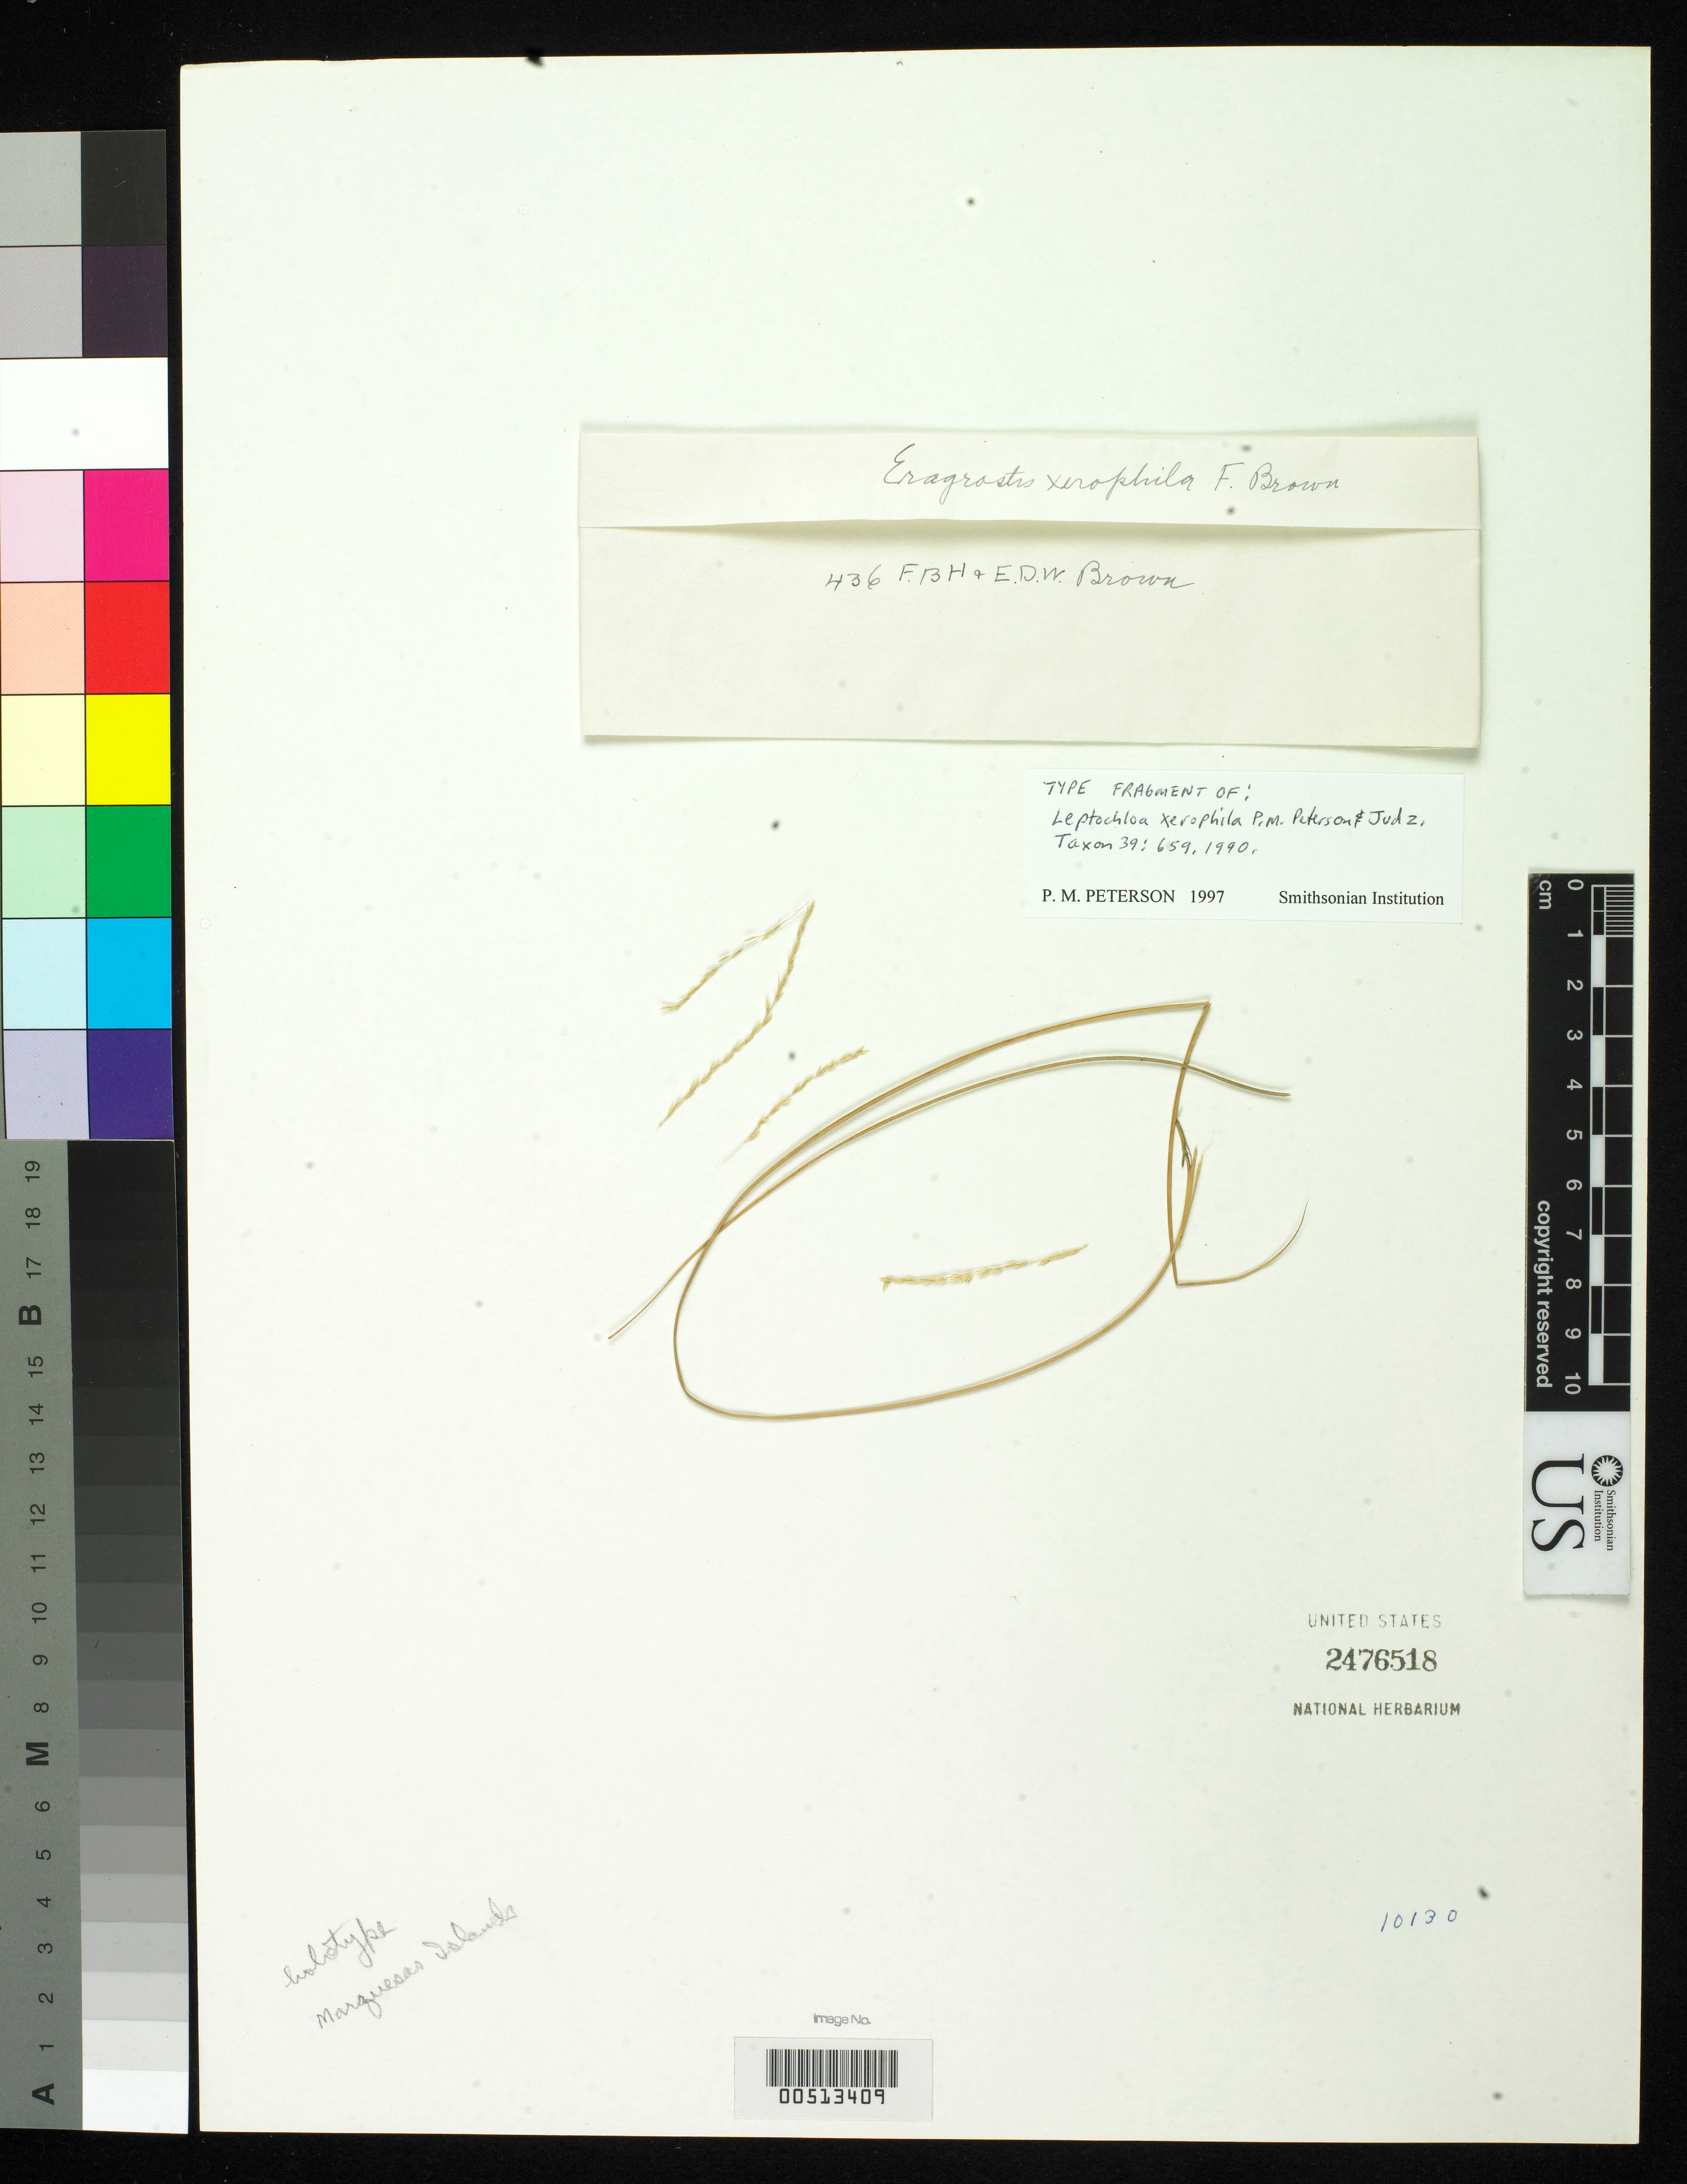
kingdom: Plantae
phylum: Tracheophyta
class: Liliopsida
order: Poales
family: Poaceae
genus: Dinebra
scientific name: Dinebra xerophila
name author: (P.M. Peterson & Judz.) P.M. Peterson & N. Snow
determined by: Peterson, Paul M., (BOT), Smithsonian Institution - National Museum of Natural History (UNITED STATES)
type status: Type Fragment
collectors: F. Brown & E. Brown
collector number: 436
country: French Polynesia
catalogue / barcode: US 2476518